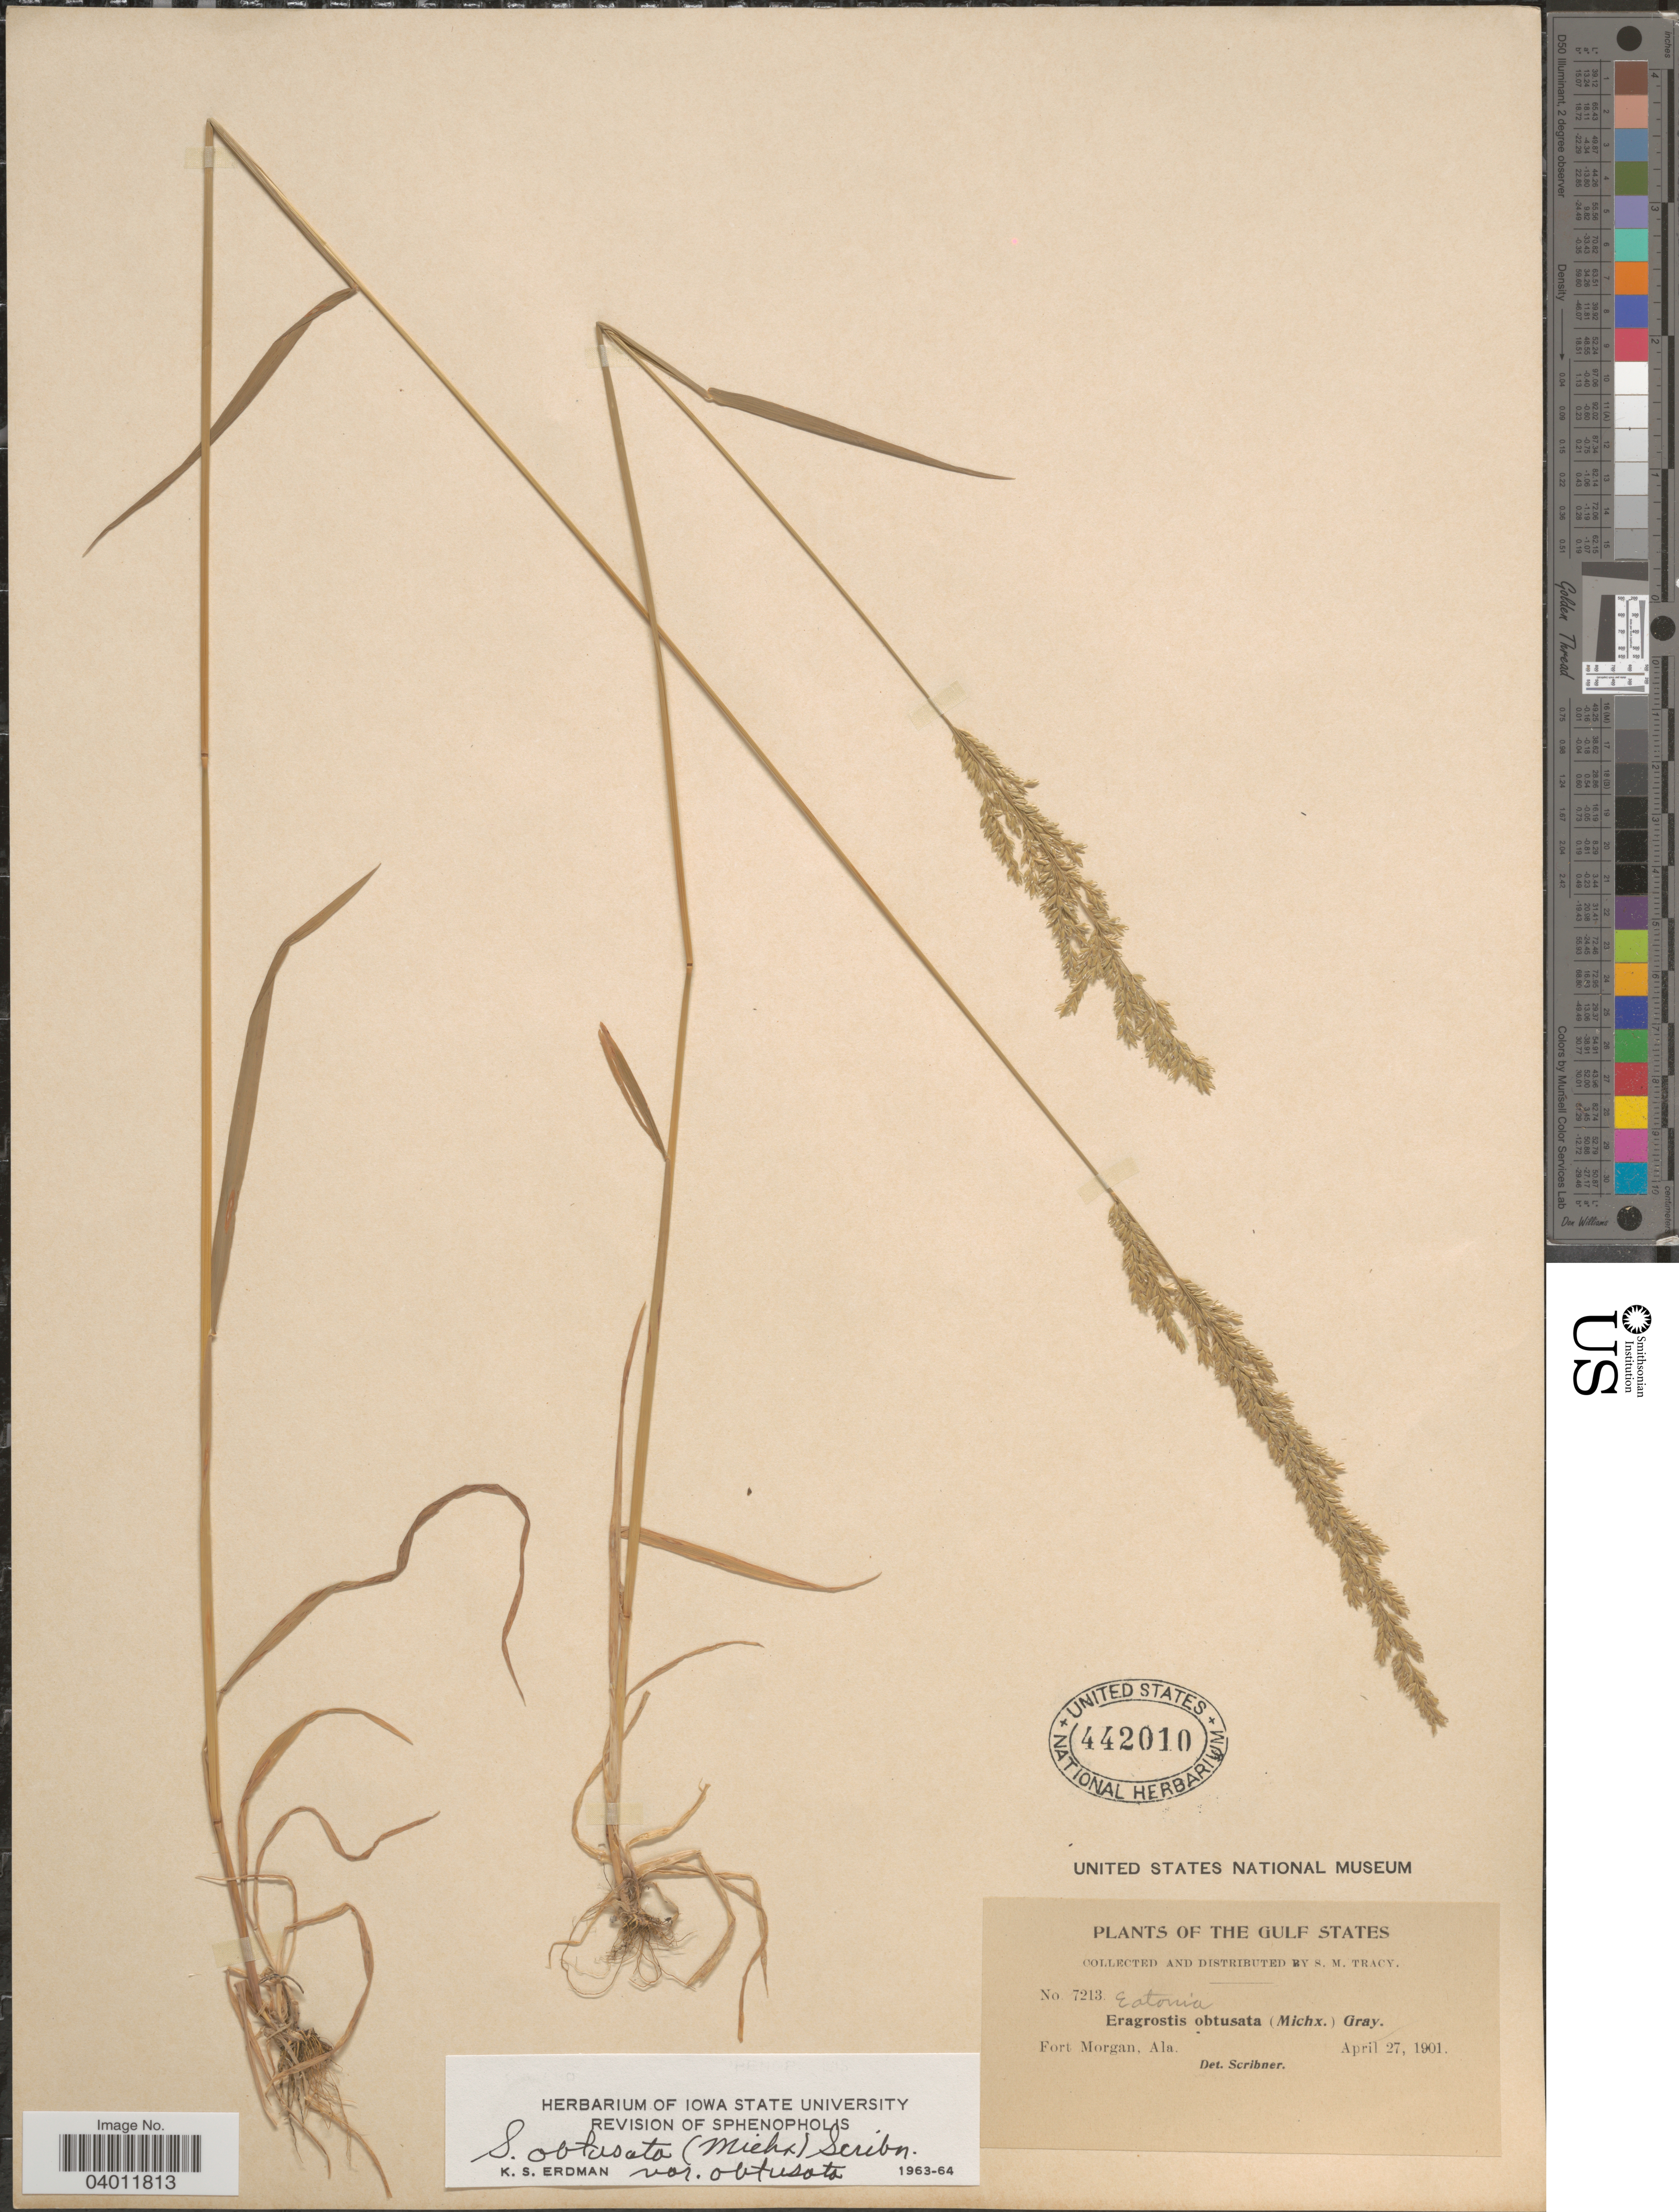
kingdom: Plantae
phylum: Tracheophyta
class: Liliopsida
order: Poales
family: Poaceae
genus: Sphenopholis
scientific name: Sphenopholis obtusata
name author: (Michx.) Scribn.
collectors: S. M. Tracy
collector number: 7213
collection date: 1901-04-27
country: United States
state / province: Alabama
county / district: Baldwin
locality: Gulf States, Fort Morgan (Gasque, Alabama)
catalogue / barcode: US 442010